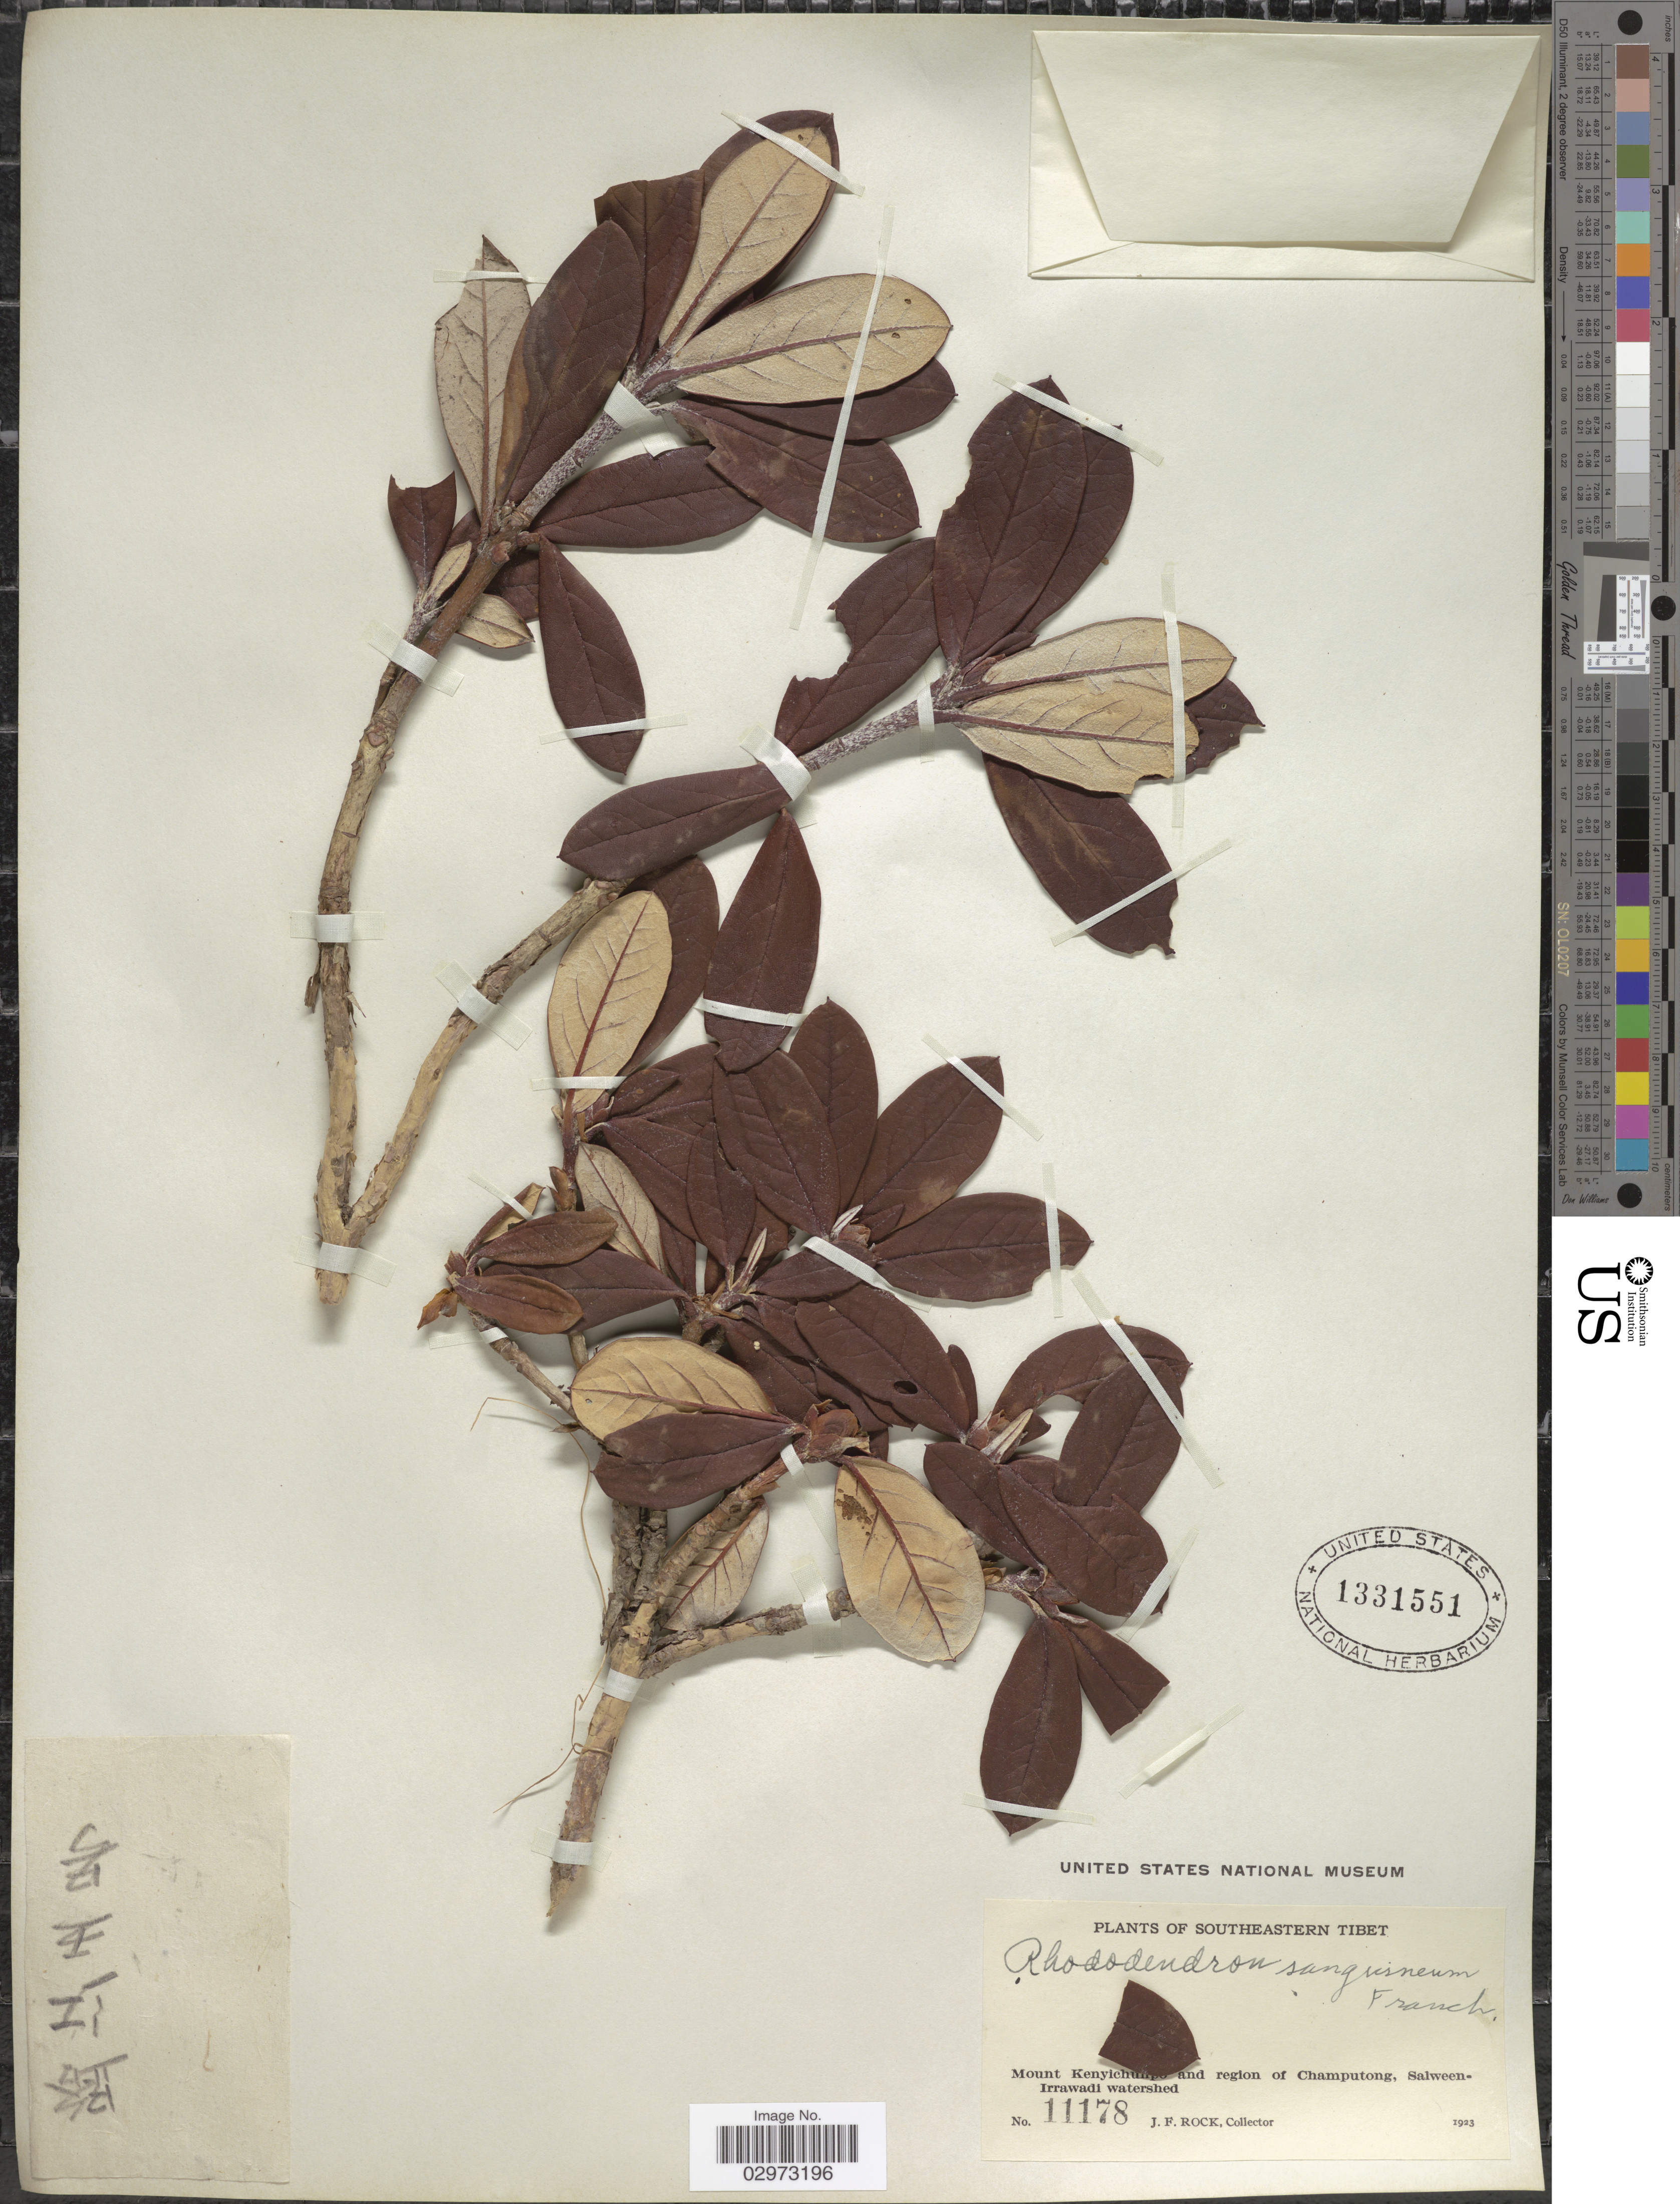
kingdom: Plantae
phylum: Tracheophyta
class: Magnoliopsida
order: Ericales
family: Ericaceae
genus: Rhododendron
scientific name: Rhododendron sanguineum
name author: Franch.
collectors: J. Rock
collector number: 11178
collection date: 1923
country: China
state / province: Xizang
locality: Southeastern Tibet. Mount Kenyichunpo and region of Champutong, Salween-Irrawadi watershed.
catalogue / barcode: US 1331551